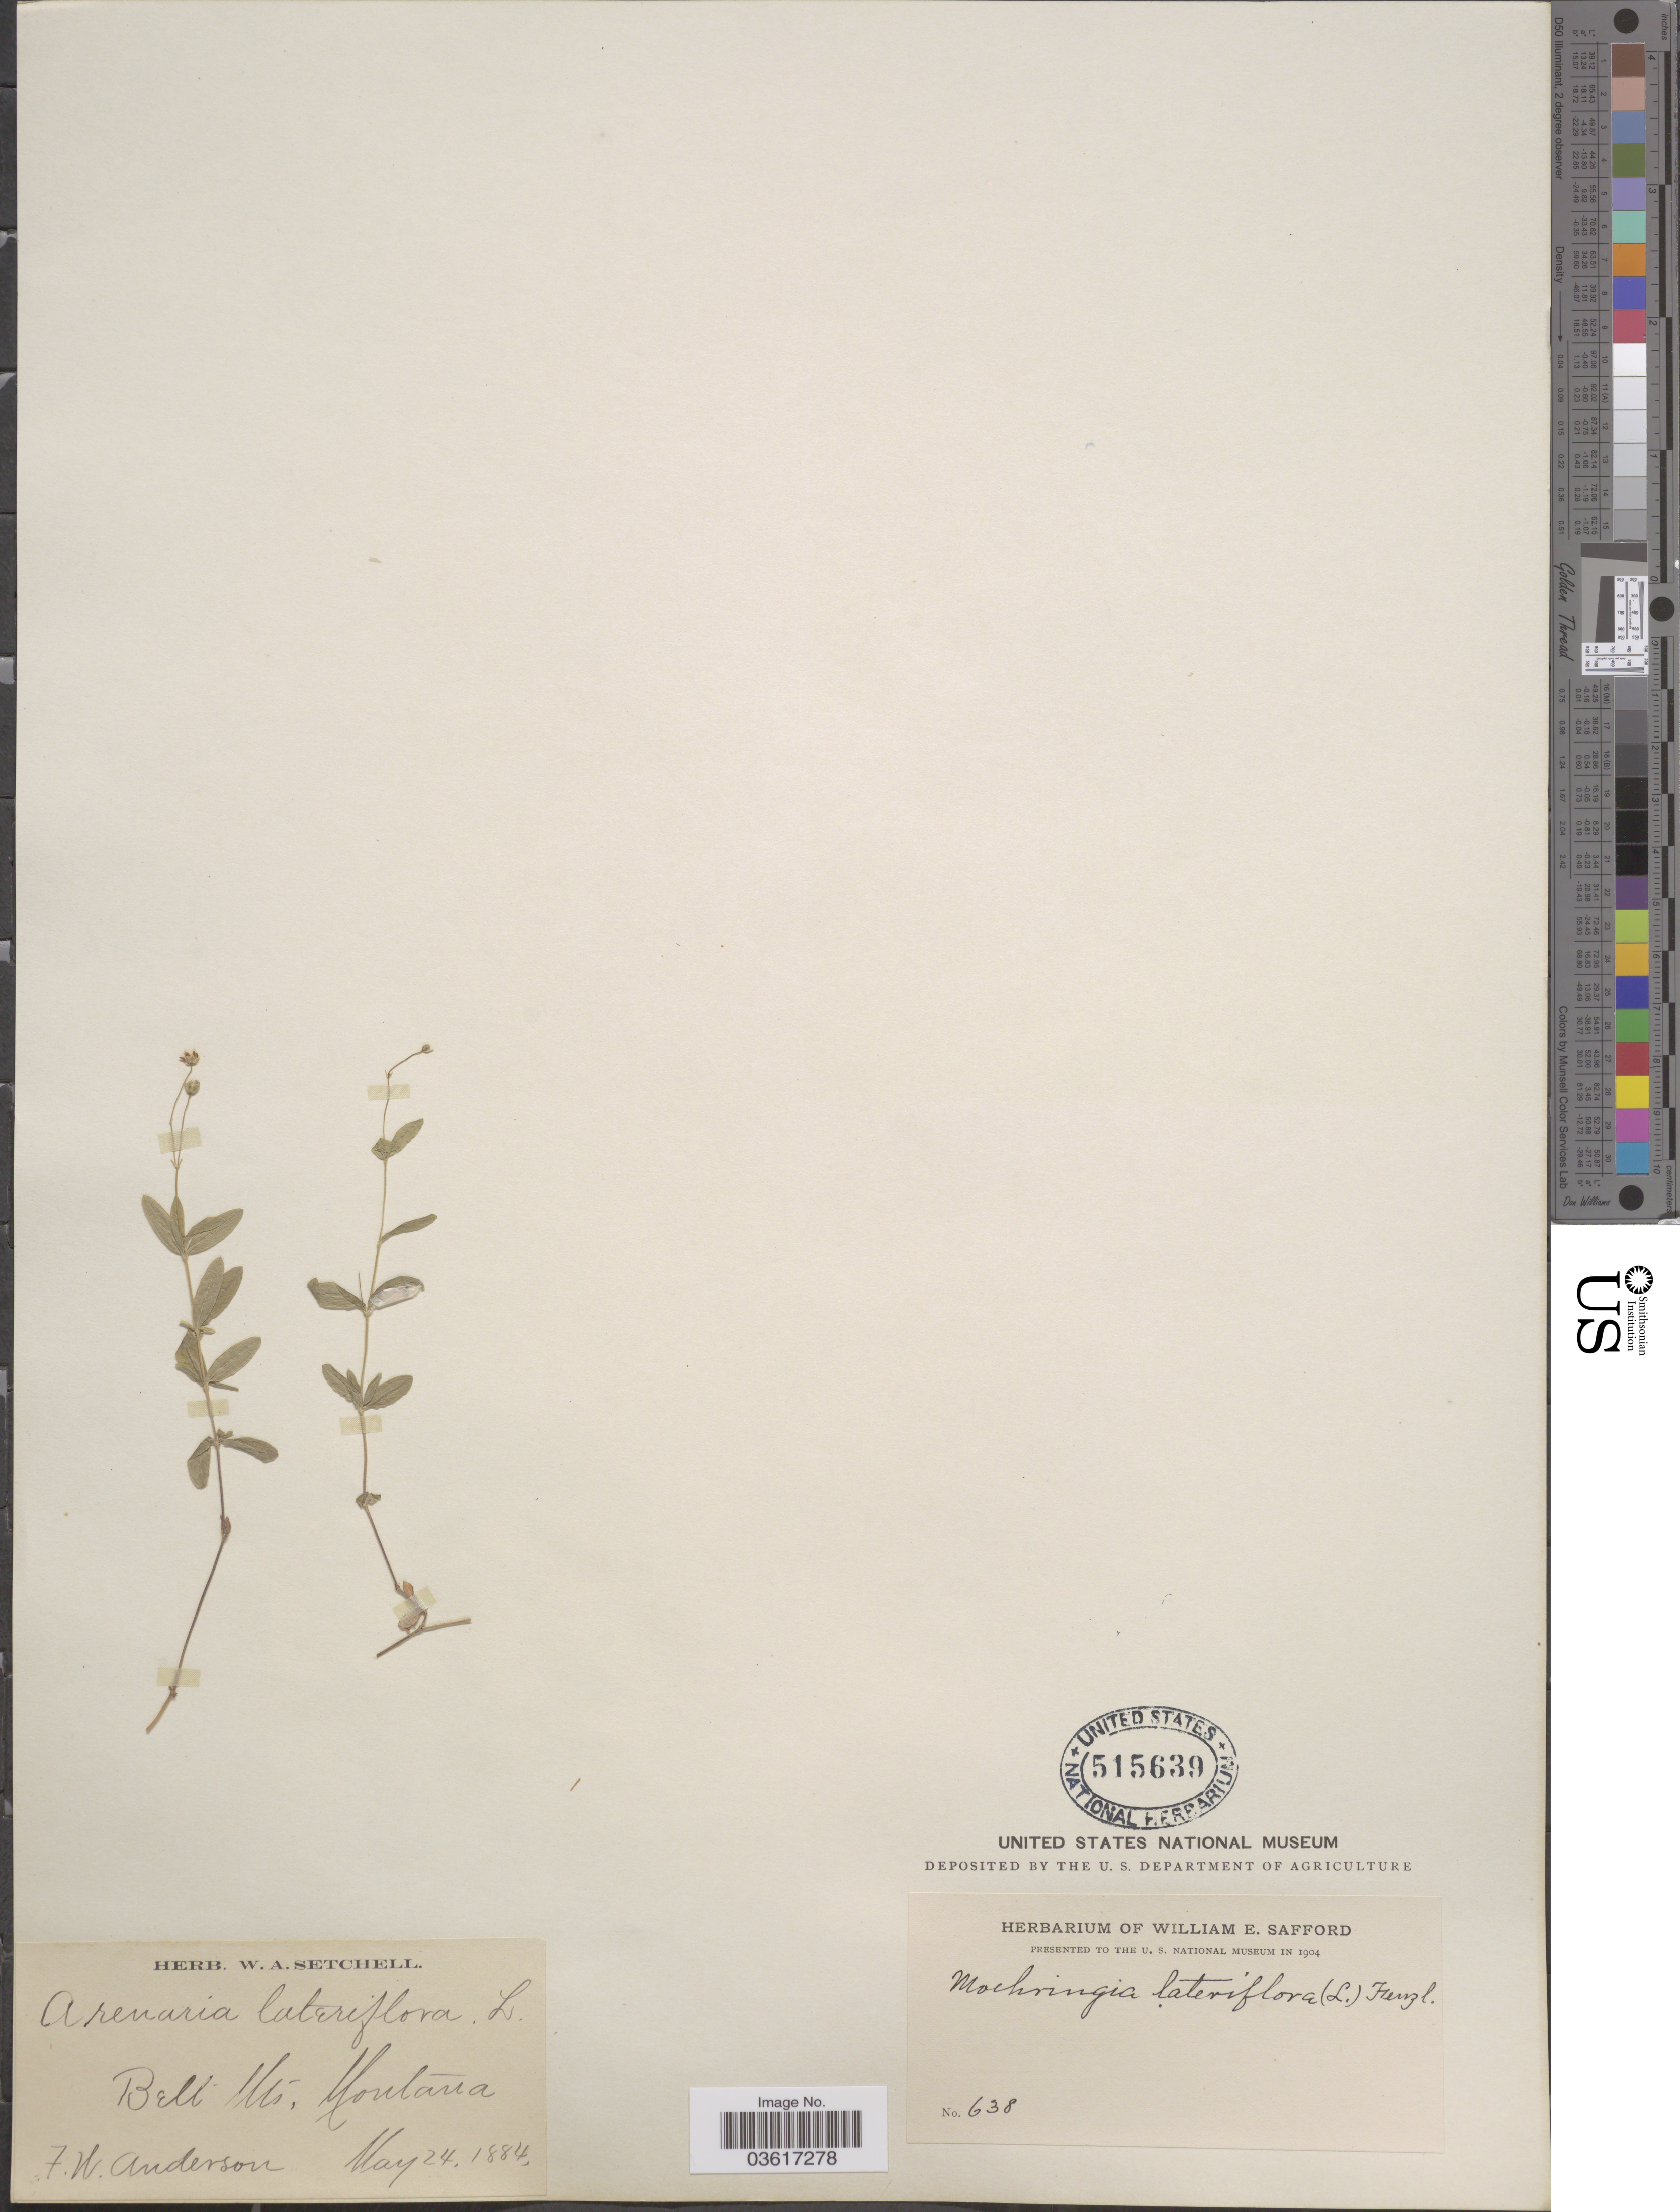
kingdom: Plantae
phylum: Tracheophyta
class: Magnoliopsida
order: Caryophyllales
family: Caryophyllaceae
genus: Moehringia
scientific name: Moehringia lateriflora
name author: (L.) Fenzl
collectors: F. W. Anderson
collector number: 638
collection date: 1884-05-24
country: United States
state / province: Montana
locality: Bell Mts.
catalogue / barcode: US 515639